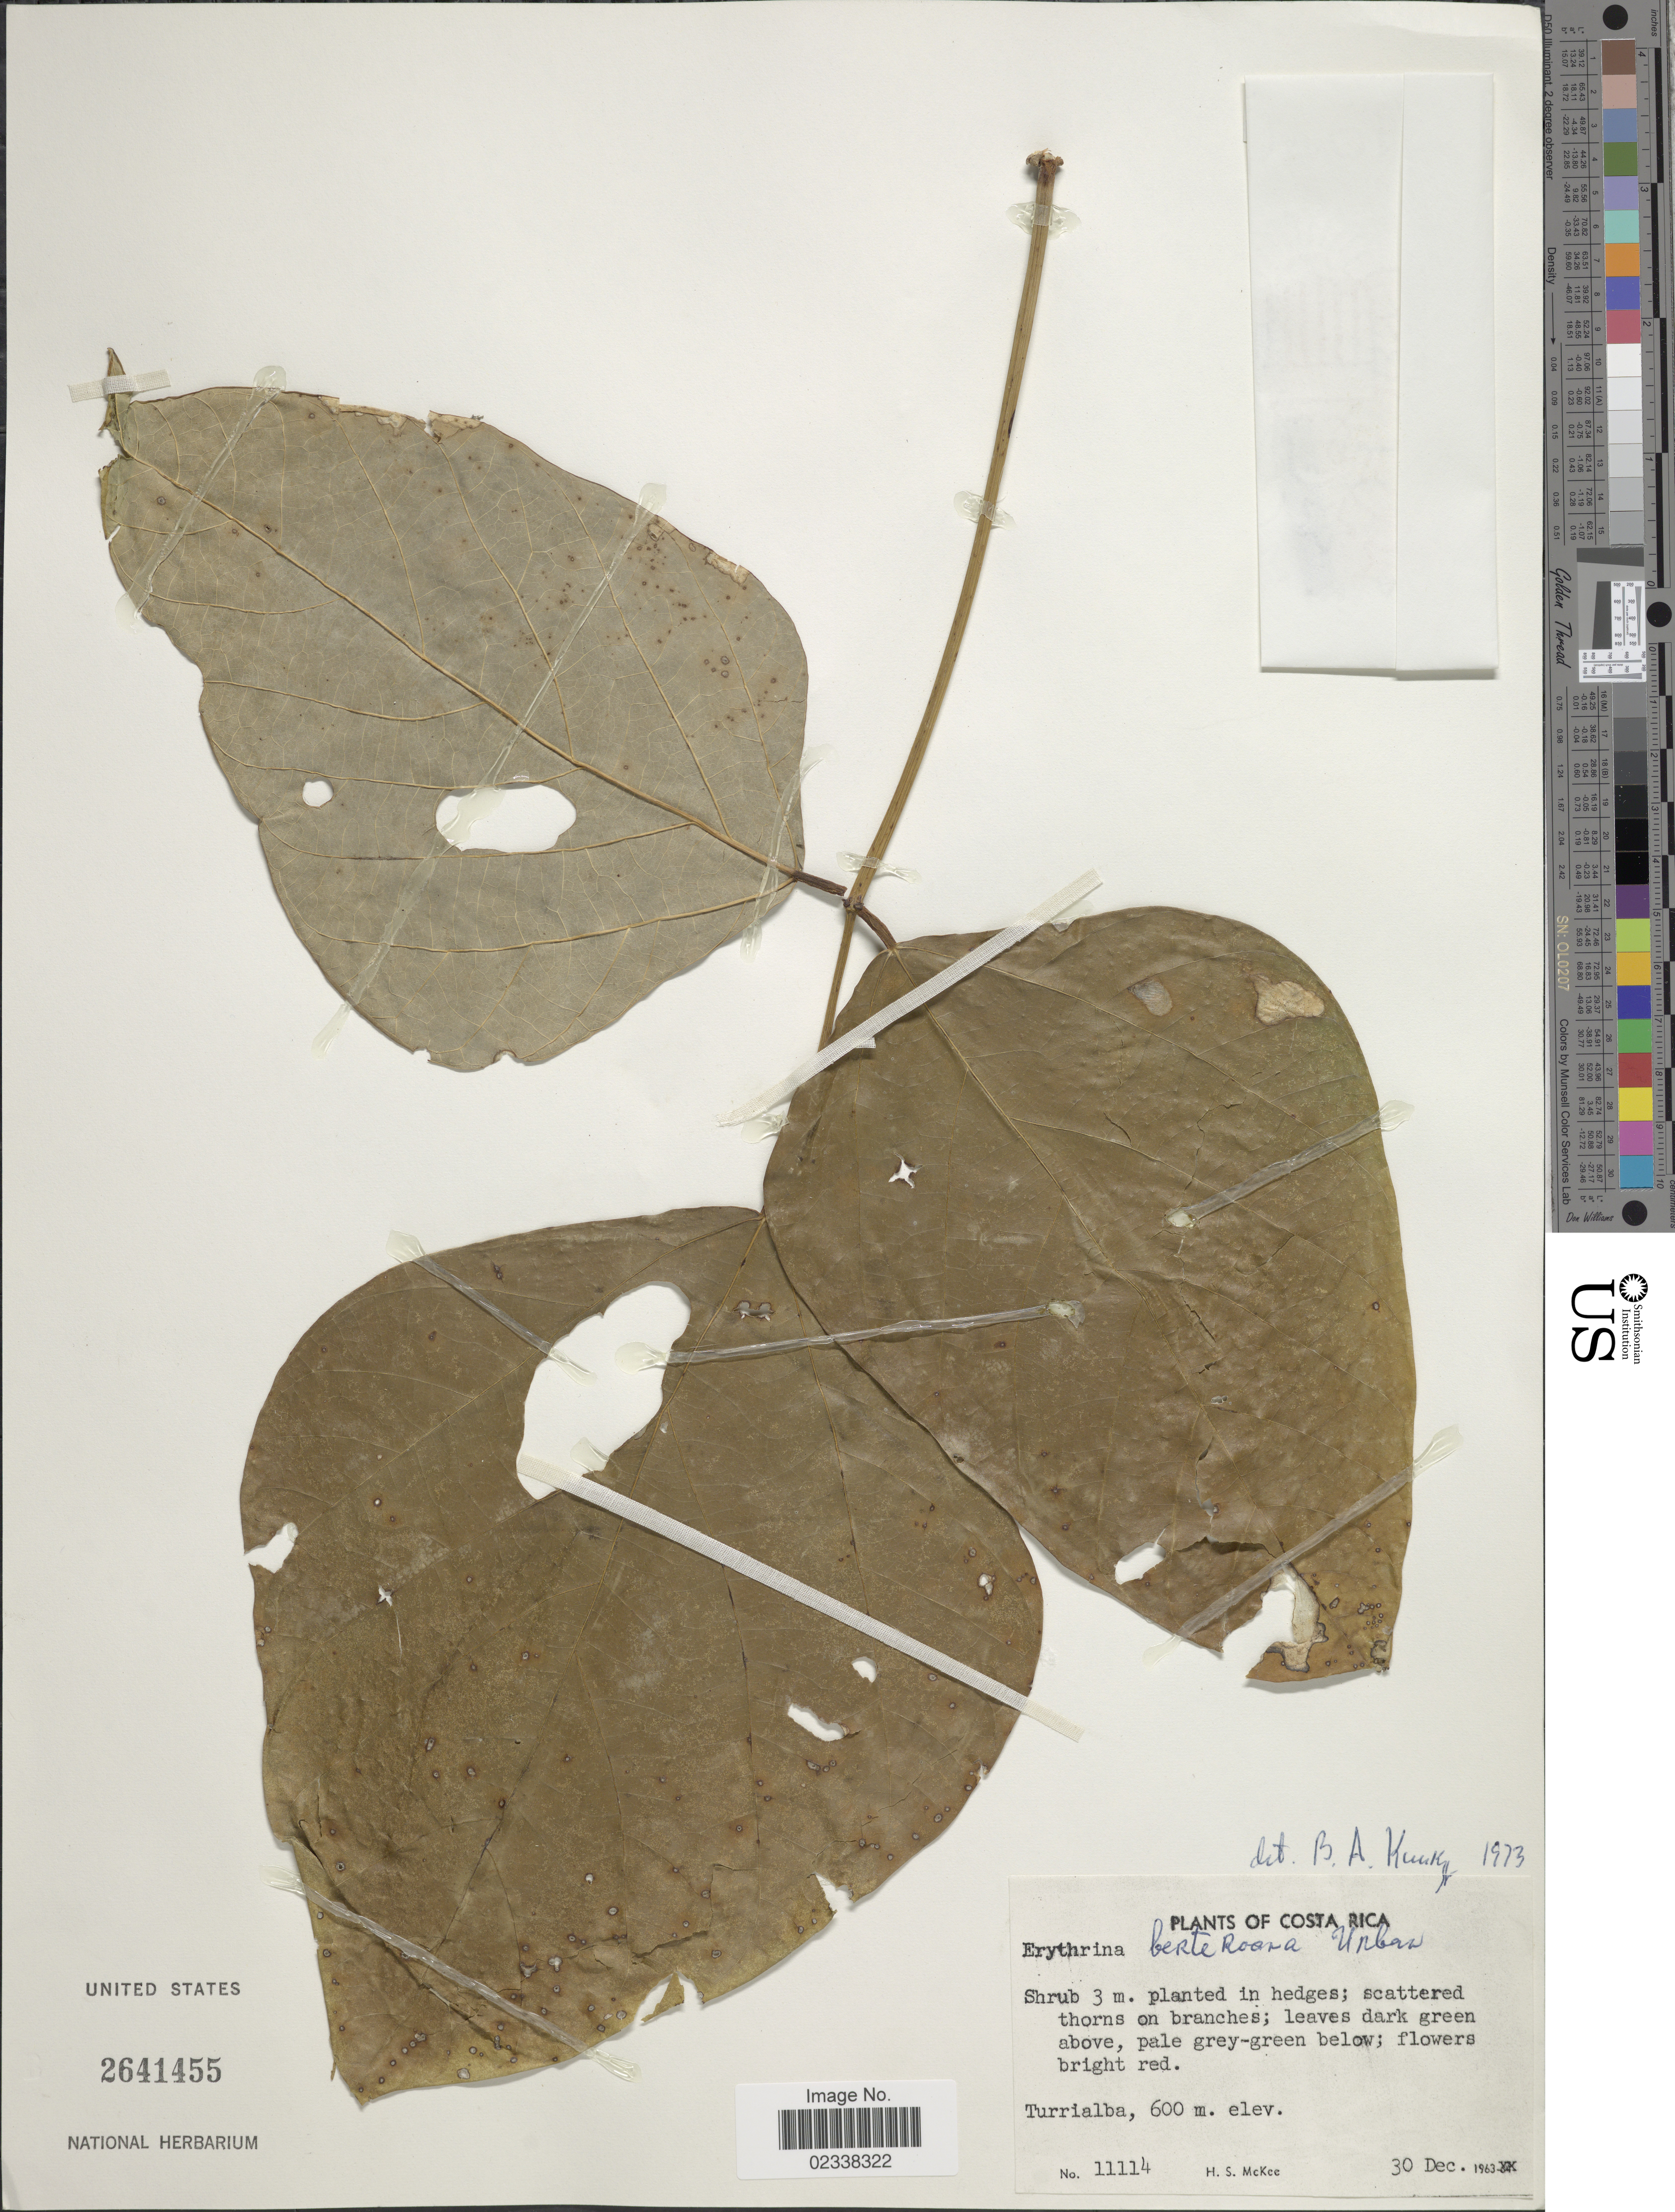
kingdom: Plantae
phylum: Tracheophyta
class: Magnoliopsida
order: Fabales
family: Fabaceae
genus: Erythrina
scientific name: Erythrina berteroana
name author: Urb.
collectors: H. S. McKee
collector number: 11114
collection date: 1963-12-30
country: Costa Rica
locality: Turrialba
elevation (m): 600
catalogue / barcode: US 2641455